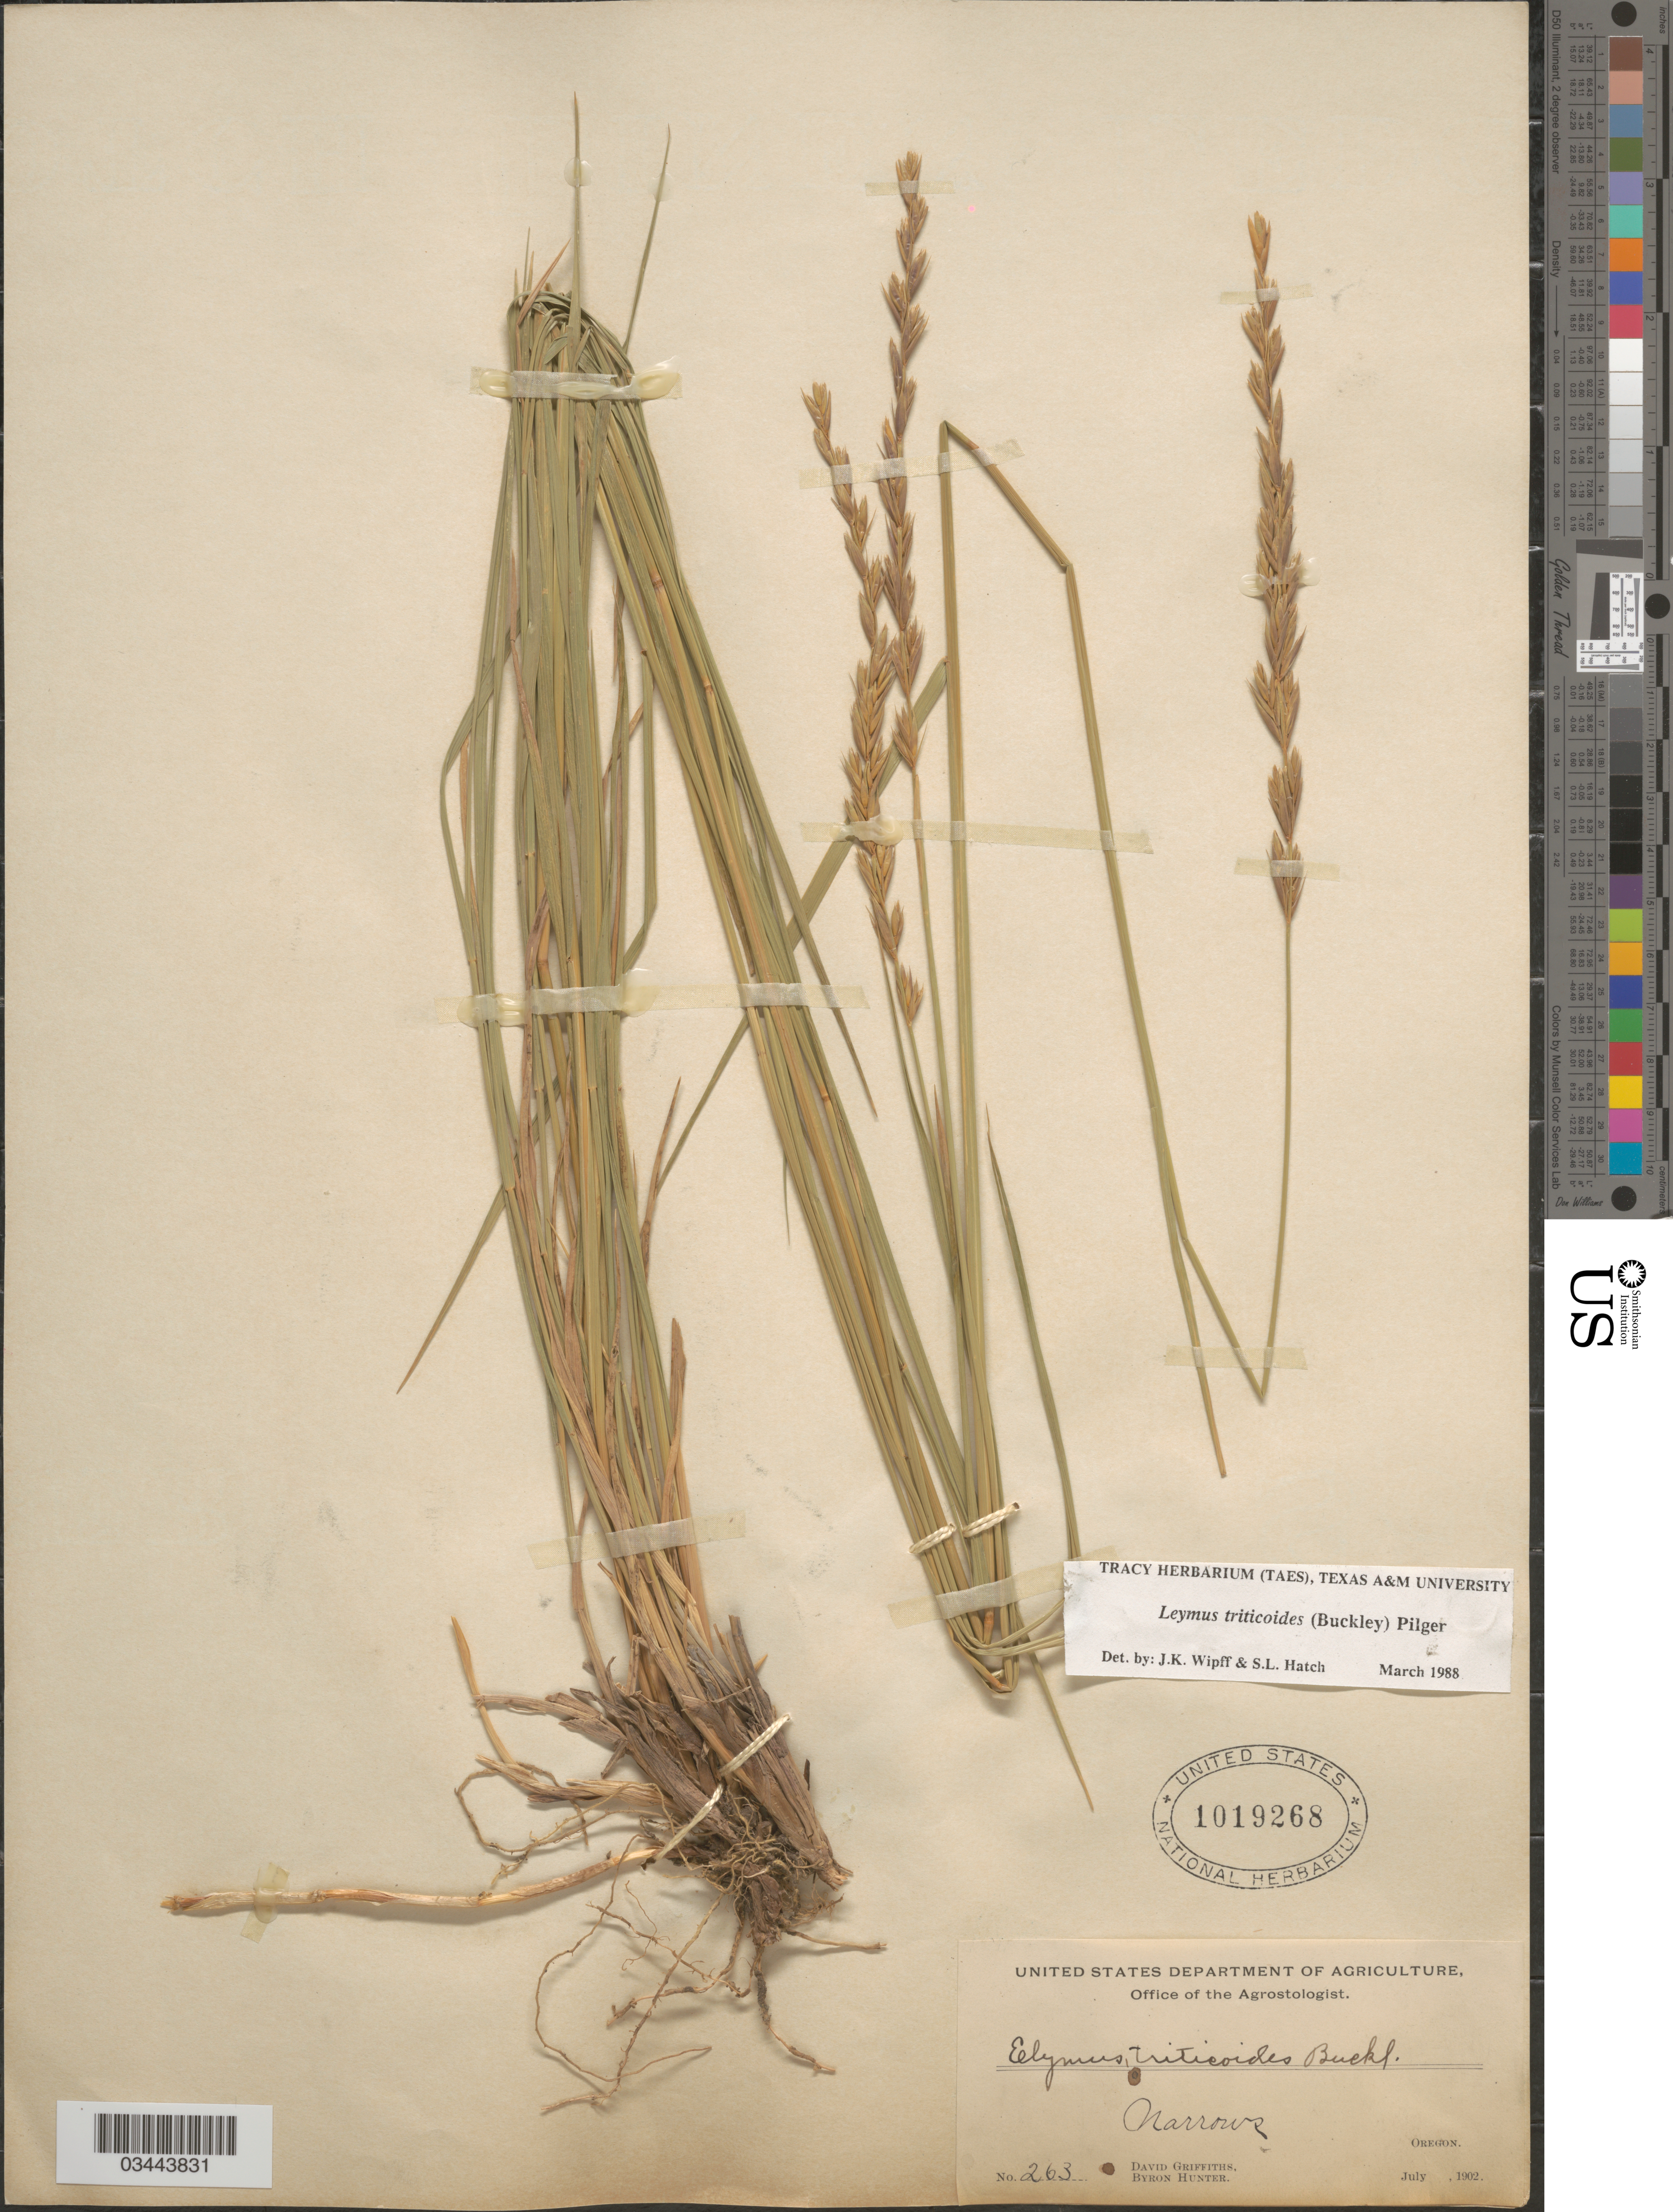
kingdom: Plantae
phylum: Tracheophyta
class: Liliopsida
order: Poales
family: Poaceae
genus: Leymus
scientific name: Leymus triticoides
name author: (Buckley) Pilg.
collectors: D. Griffiths & B. Hunter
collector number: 263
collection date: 1902-07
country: United States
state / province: Oregon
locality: Narrows.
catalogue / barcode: US 1019268